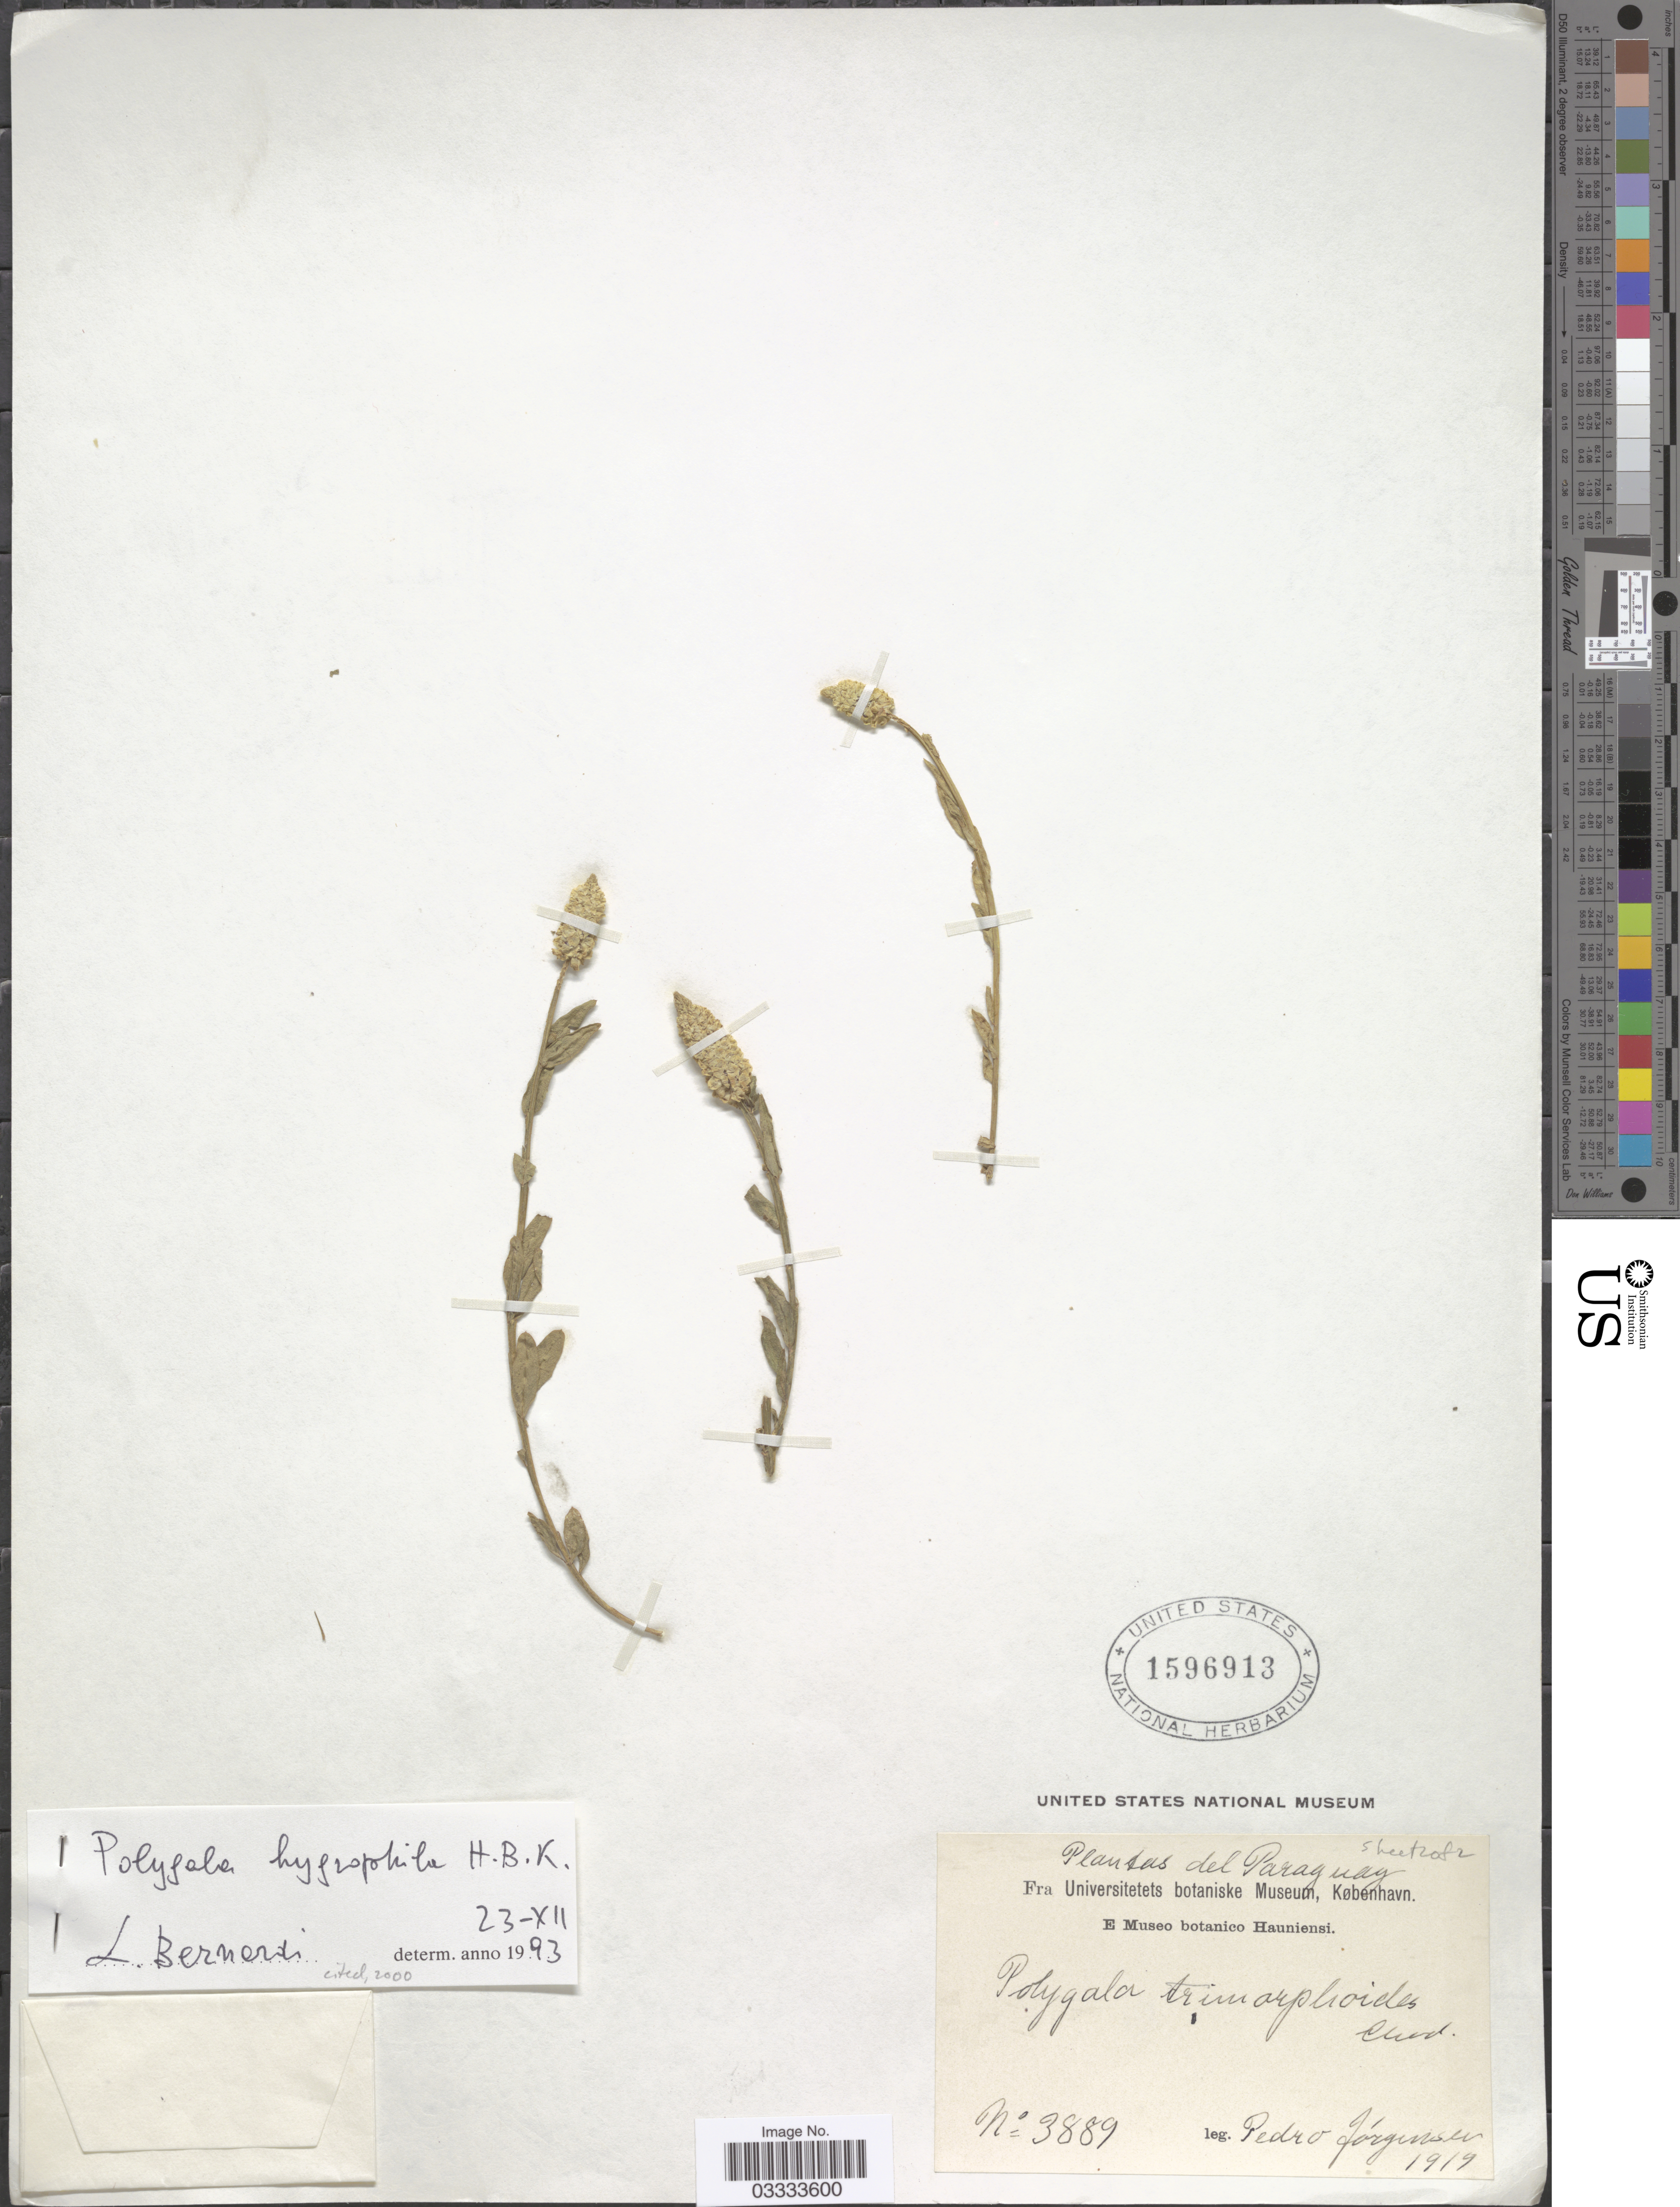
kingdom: Plantae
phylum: Tracheophyta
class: Magnoliopsida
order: Fabales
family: Polygalaceae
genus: Polygala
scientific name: Polygala hygrophila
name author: Kunth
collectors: P. Jörgensen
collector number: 3889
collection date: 1919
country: Paraguay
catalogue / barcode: US 1596913